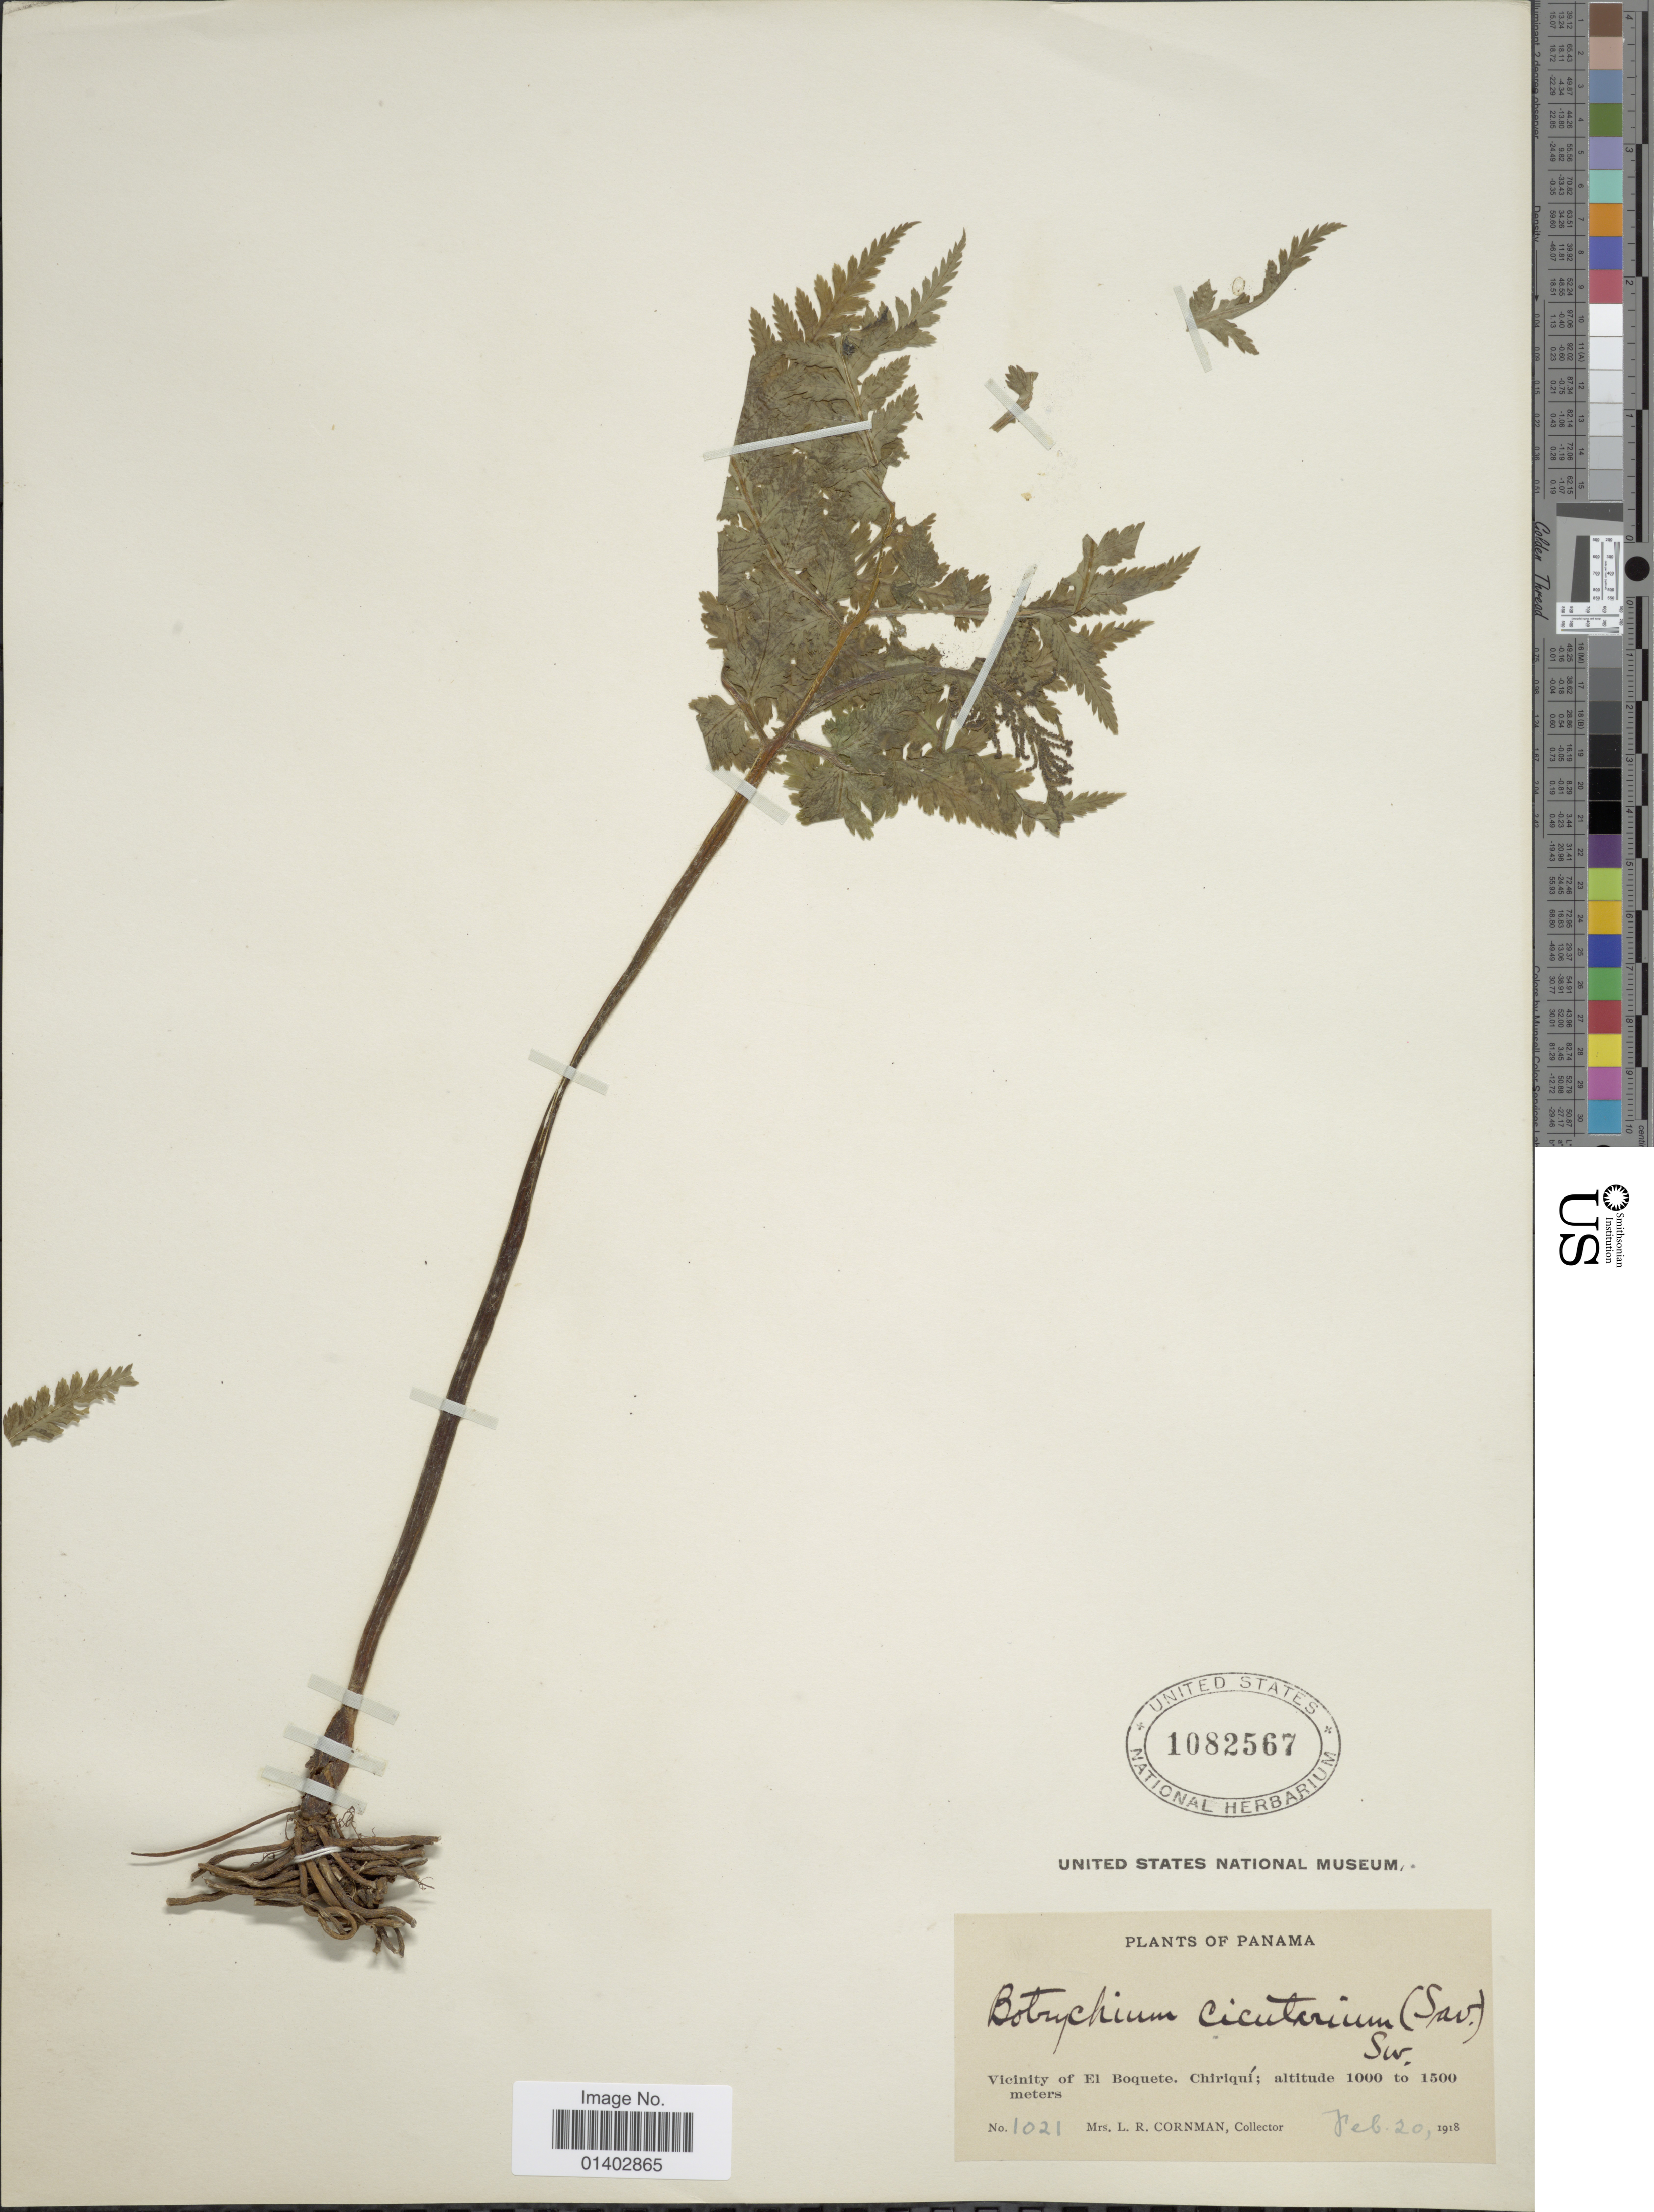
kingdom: Plantae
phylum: Tracheophyta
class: Polypodiopsida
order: Ophioglossales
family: Ophioglossaceae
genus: Botrychium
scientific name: Botrychium virginianum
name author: (L.) Sw.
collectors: L. Cornman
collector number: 1021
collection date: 1918-02-20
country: Panama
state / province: Chiriqui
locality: Vicinity of El Boquete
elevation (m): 1000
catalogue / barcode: US 1082567